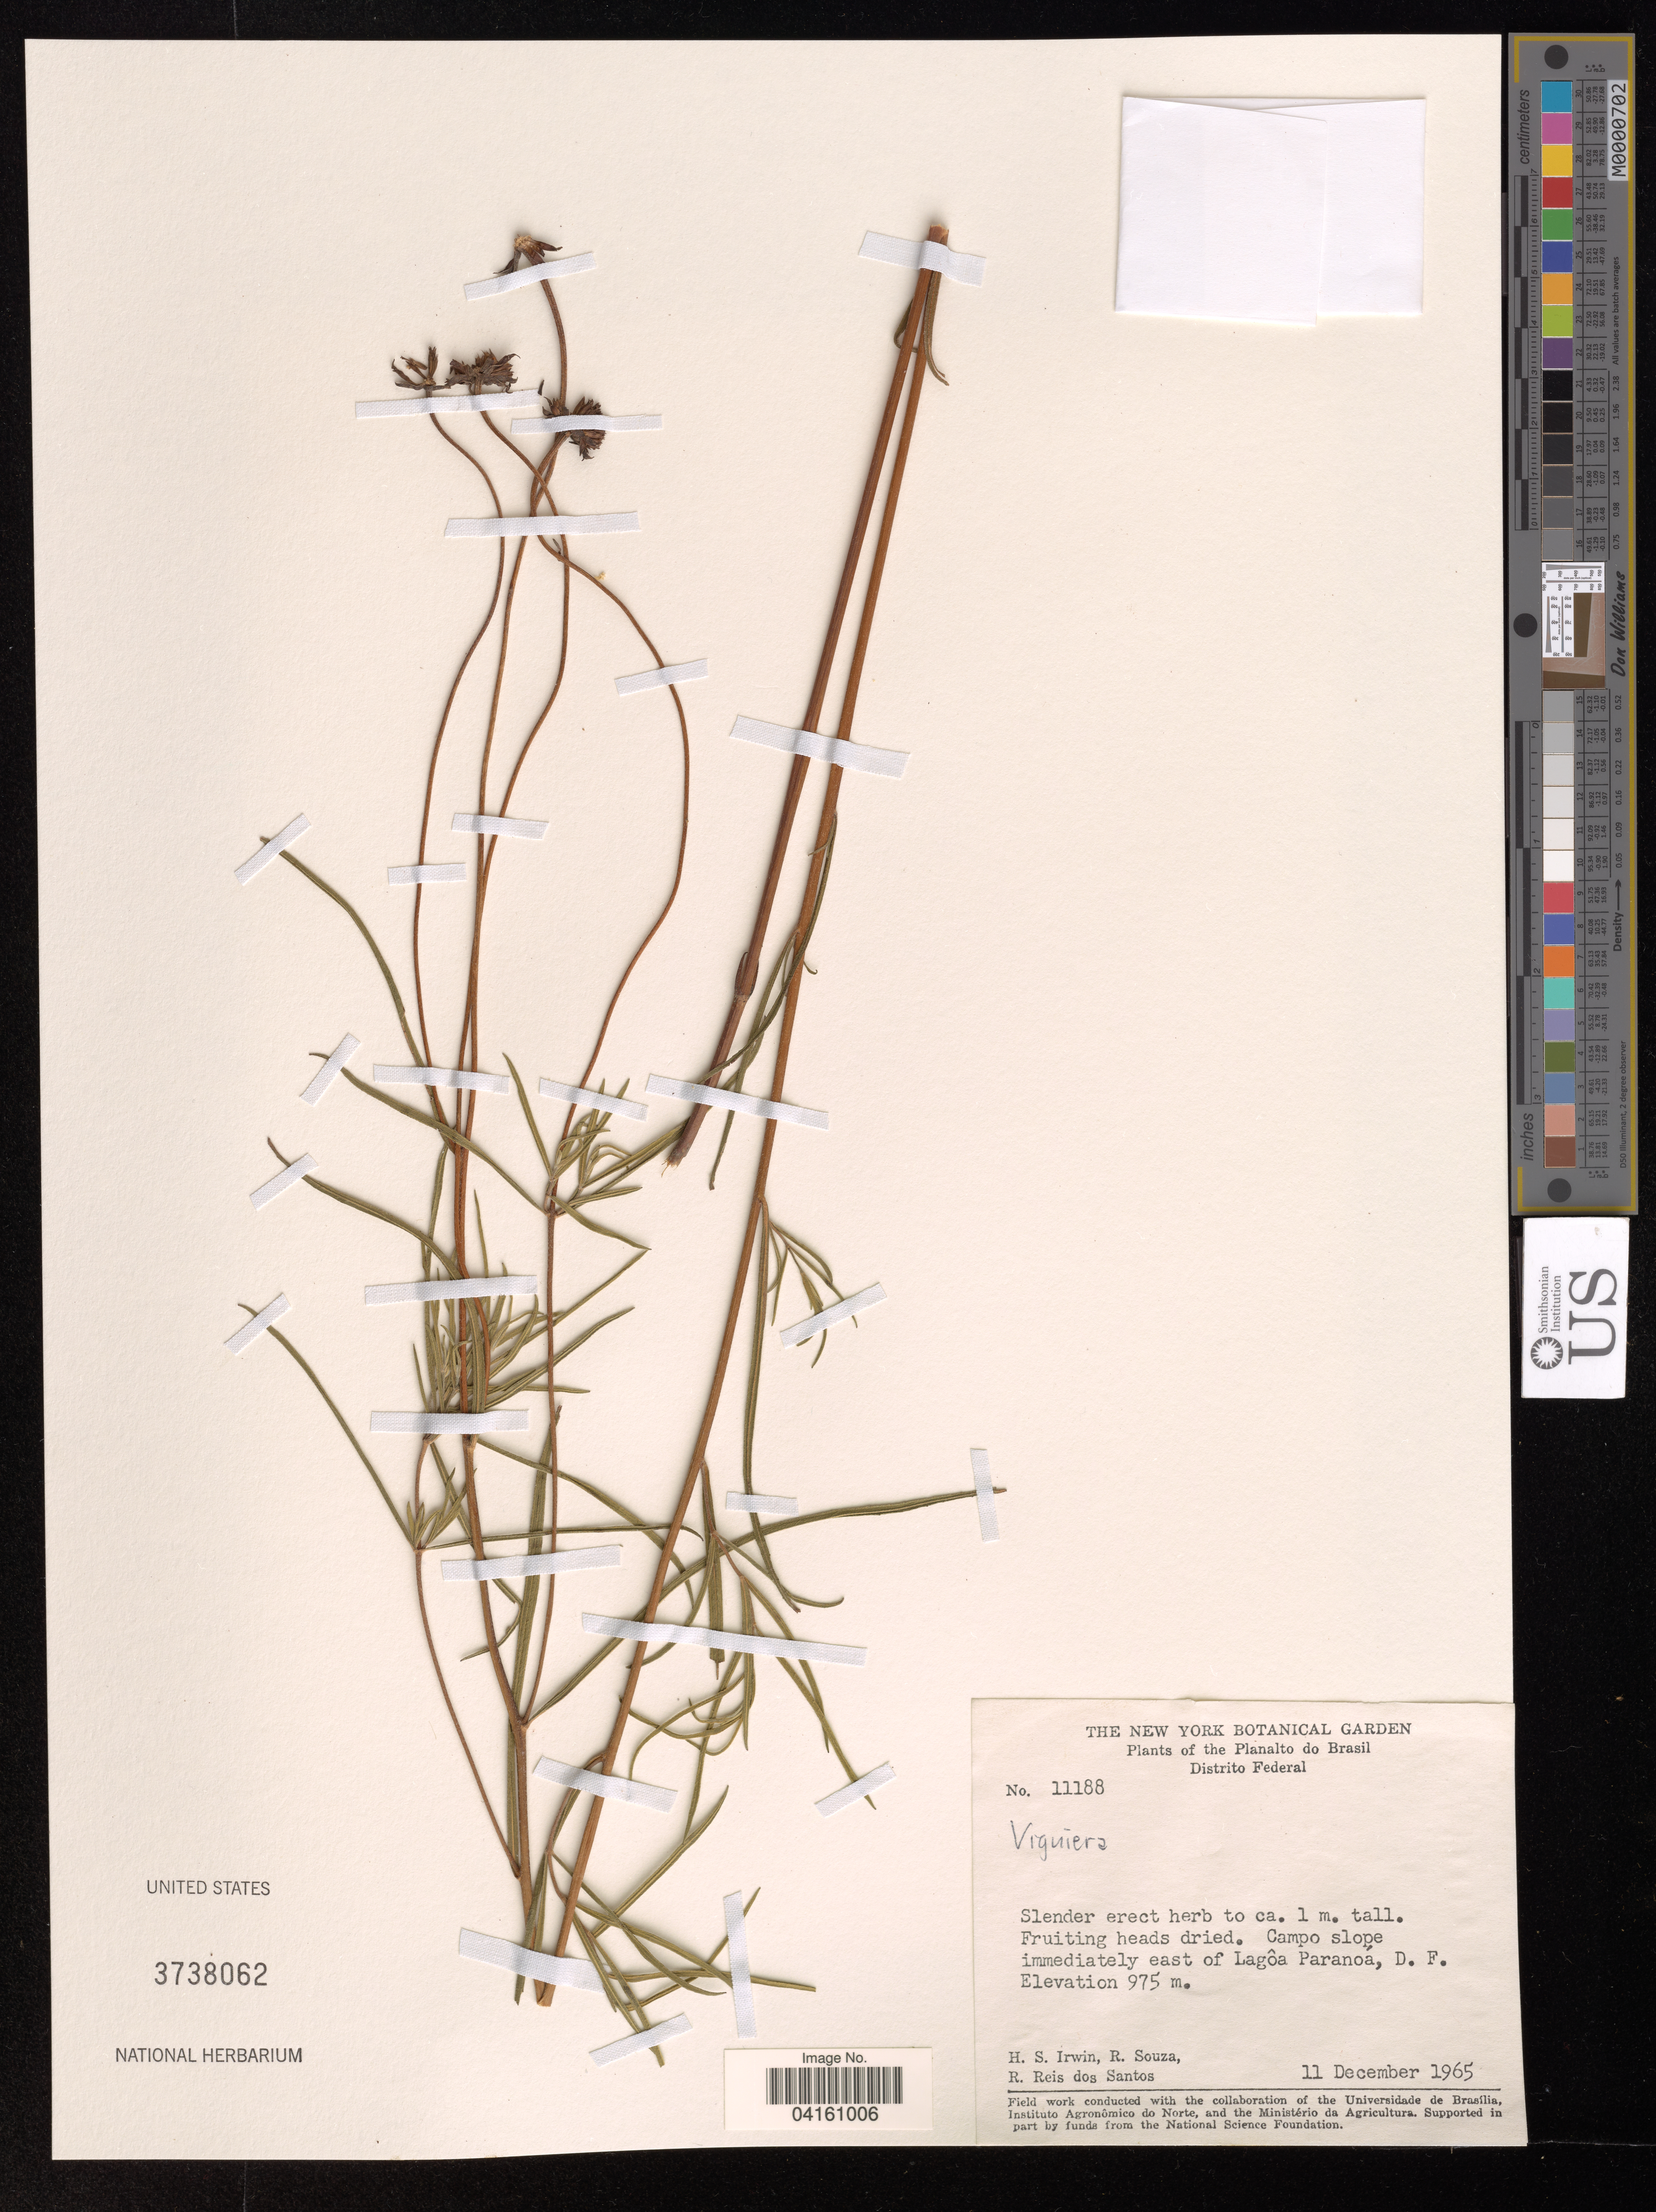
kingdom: Plantae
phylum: Tracheophyta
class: Magnoliopsida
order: Asterales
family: Asteraceae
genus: Viguiera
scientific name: Viguiera sp.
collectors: H. Irwin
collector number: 11188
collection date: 1965-12-11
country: Brazil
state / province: Distrito Federal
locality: Planalto do Brasil. Campo slope immediately east of Lagôa Paranoá, D. F.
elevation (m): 975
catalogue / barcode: US 3738062